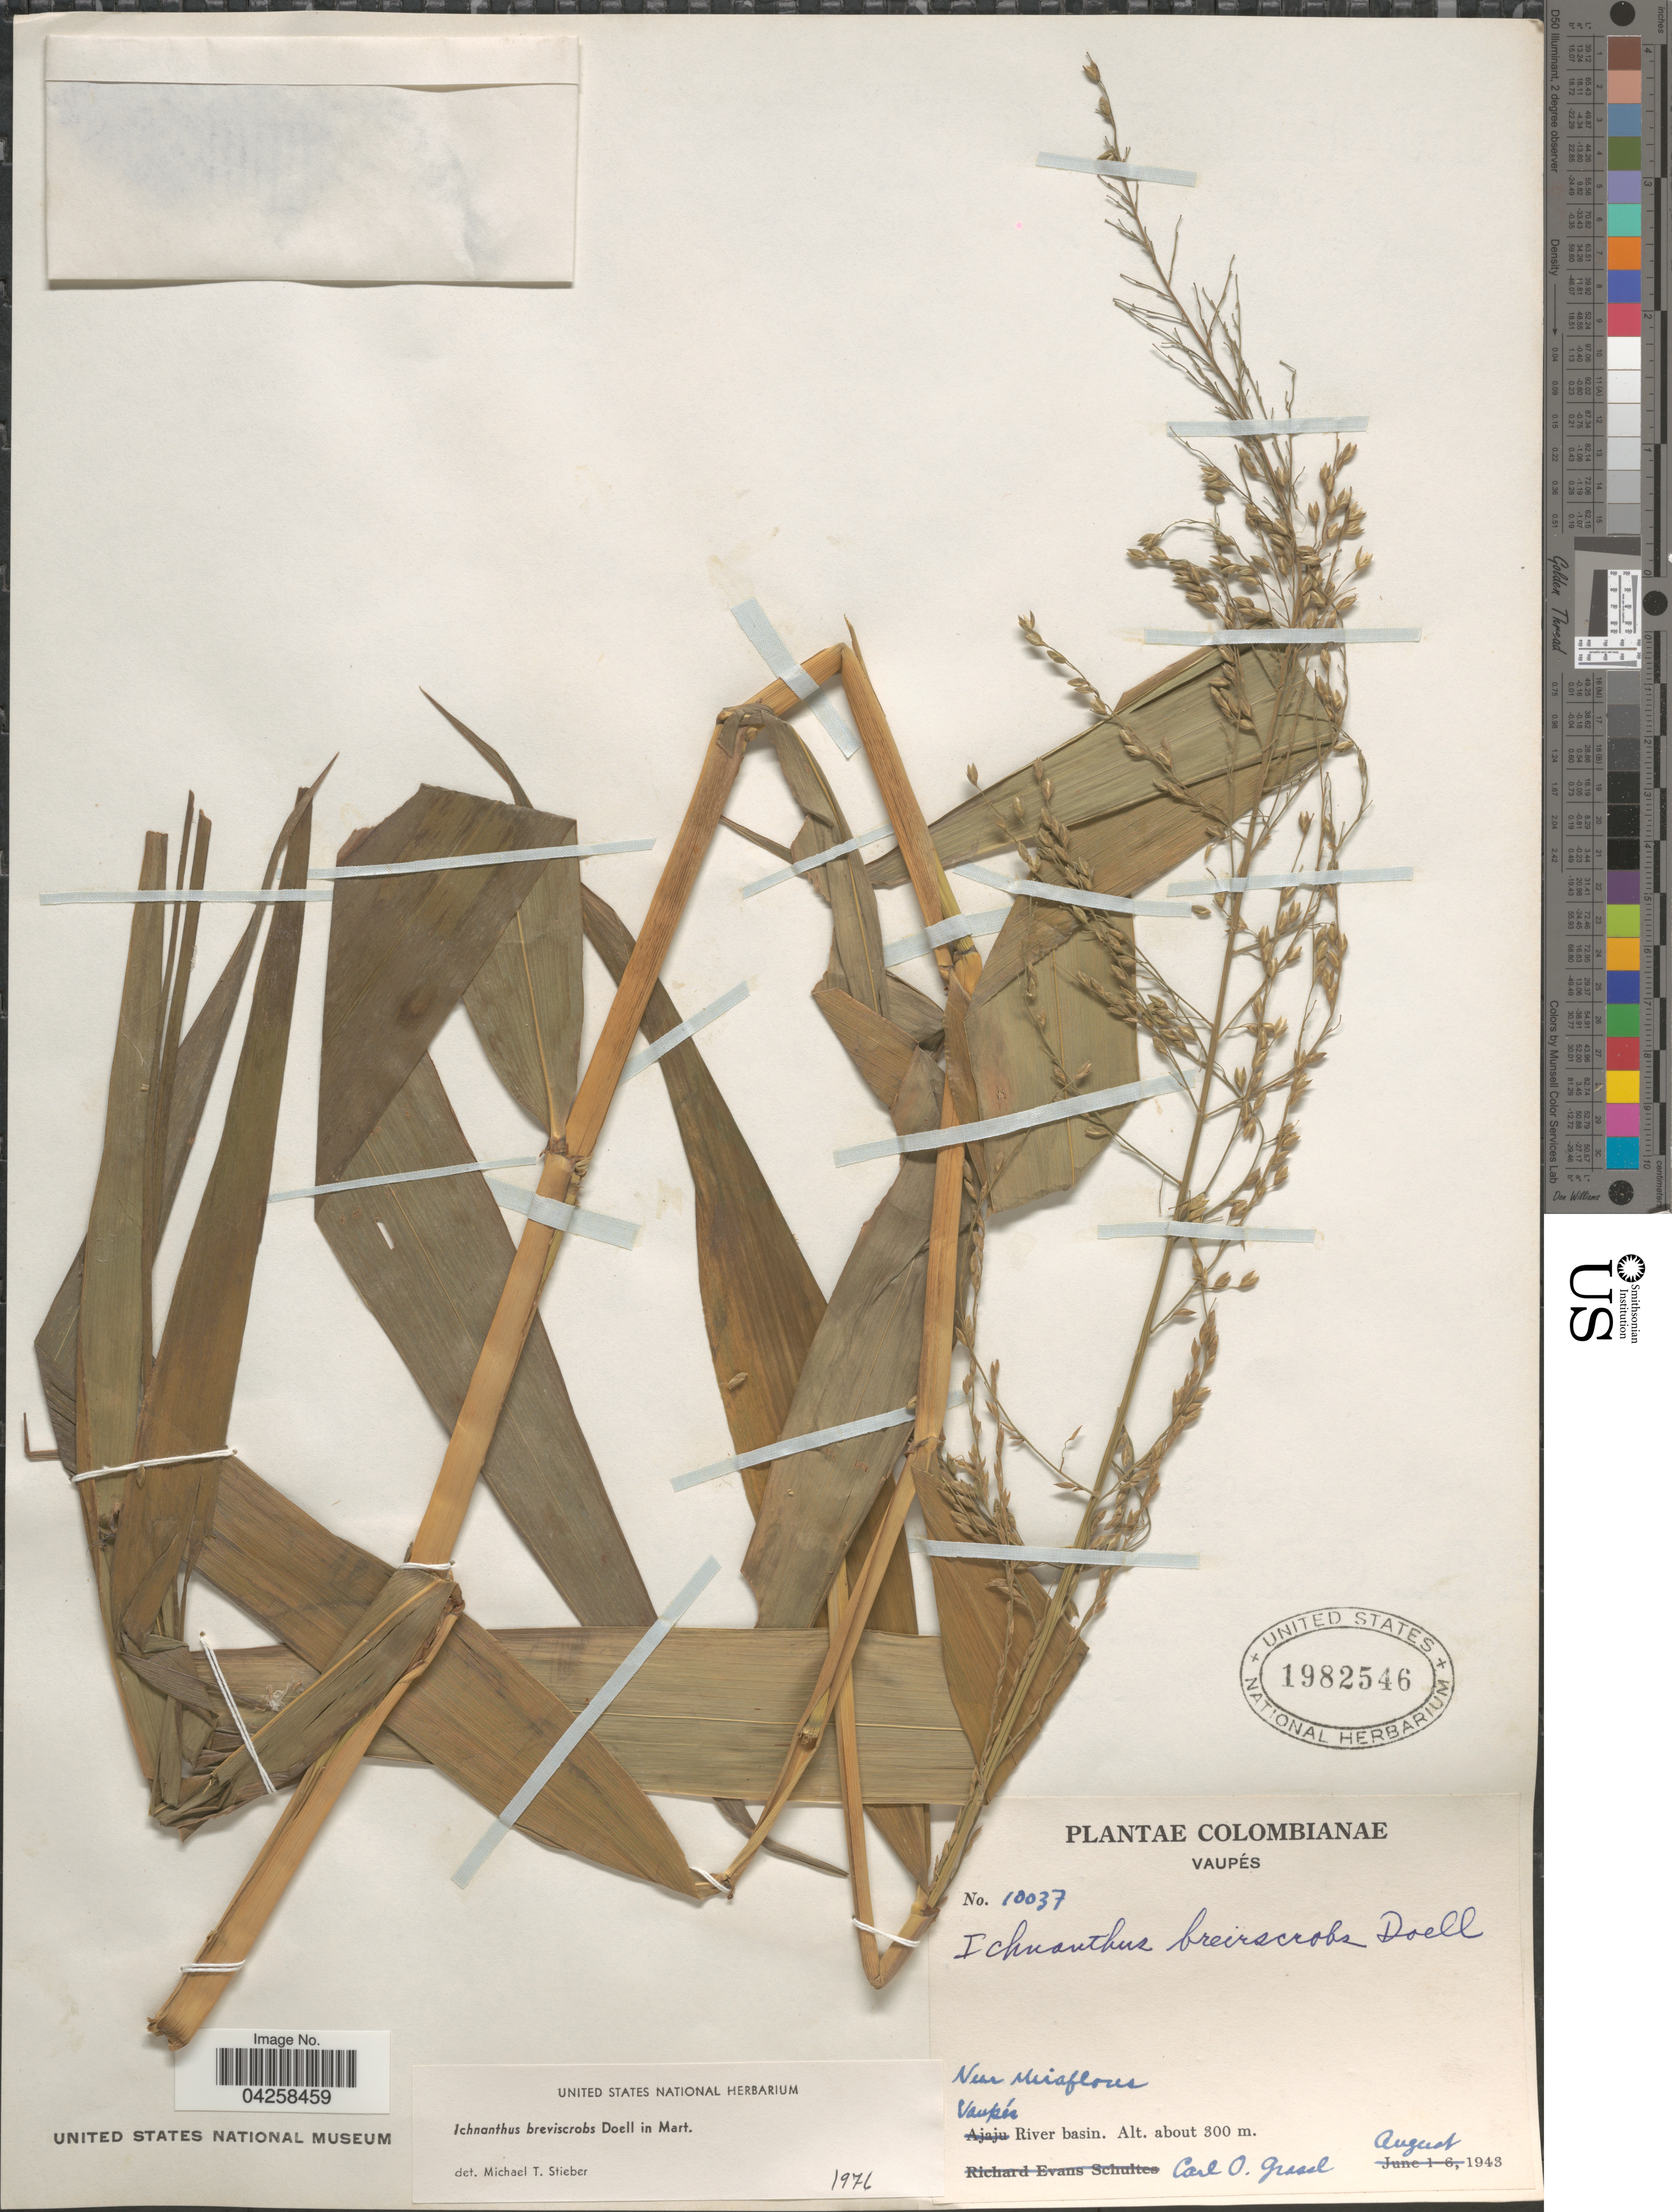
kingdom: Plantae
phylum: Tracheophyta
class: Liliopsida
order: Poales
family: Poaceae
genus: Ichnanthus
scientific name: Ichnanthus breviscrobs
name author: Döll in Mart.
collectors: C. Grassl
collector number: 10037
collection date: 1943-08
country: Colombia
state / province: Vaupés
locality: Near Miraflores. Vaupés River basin.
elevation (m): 300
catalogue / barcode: US 1982546